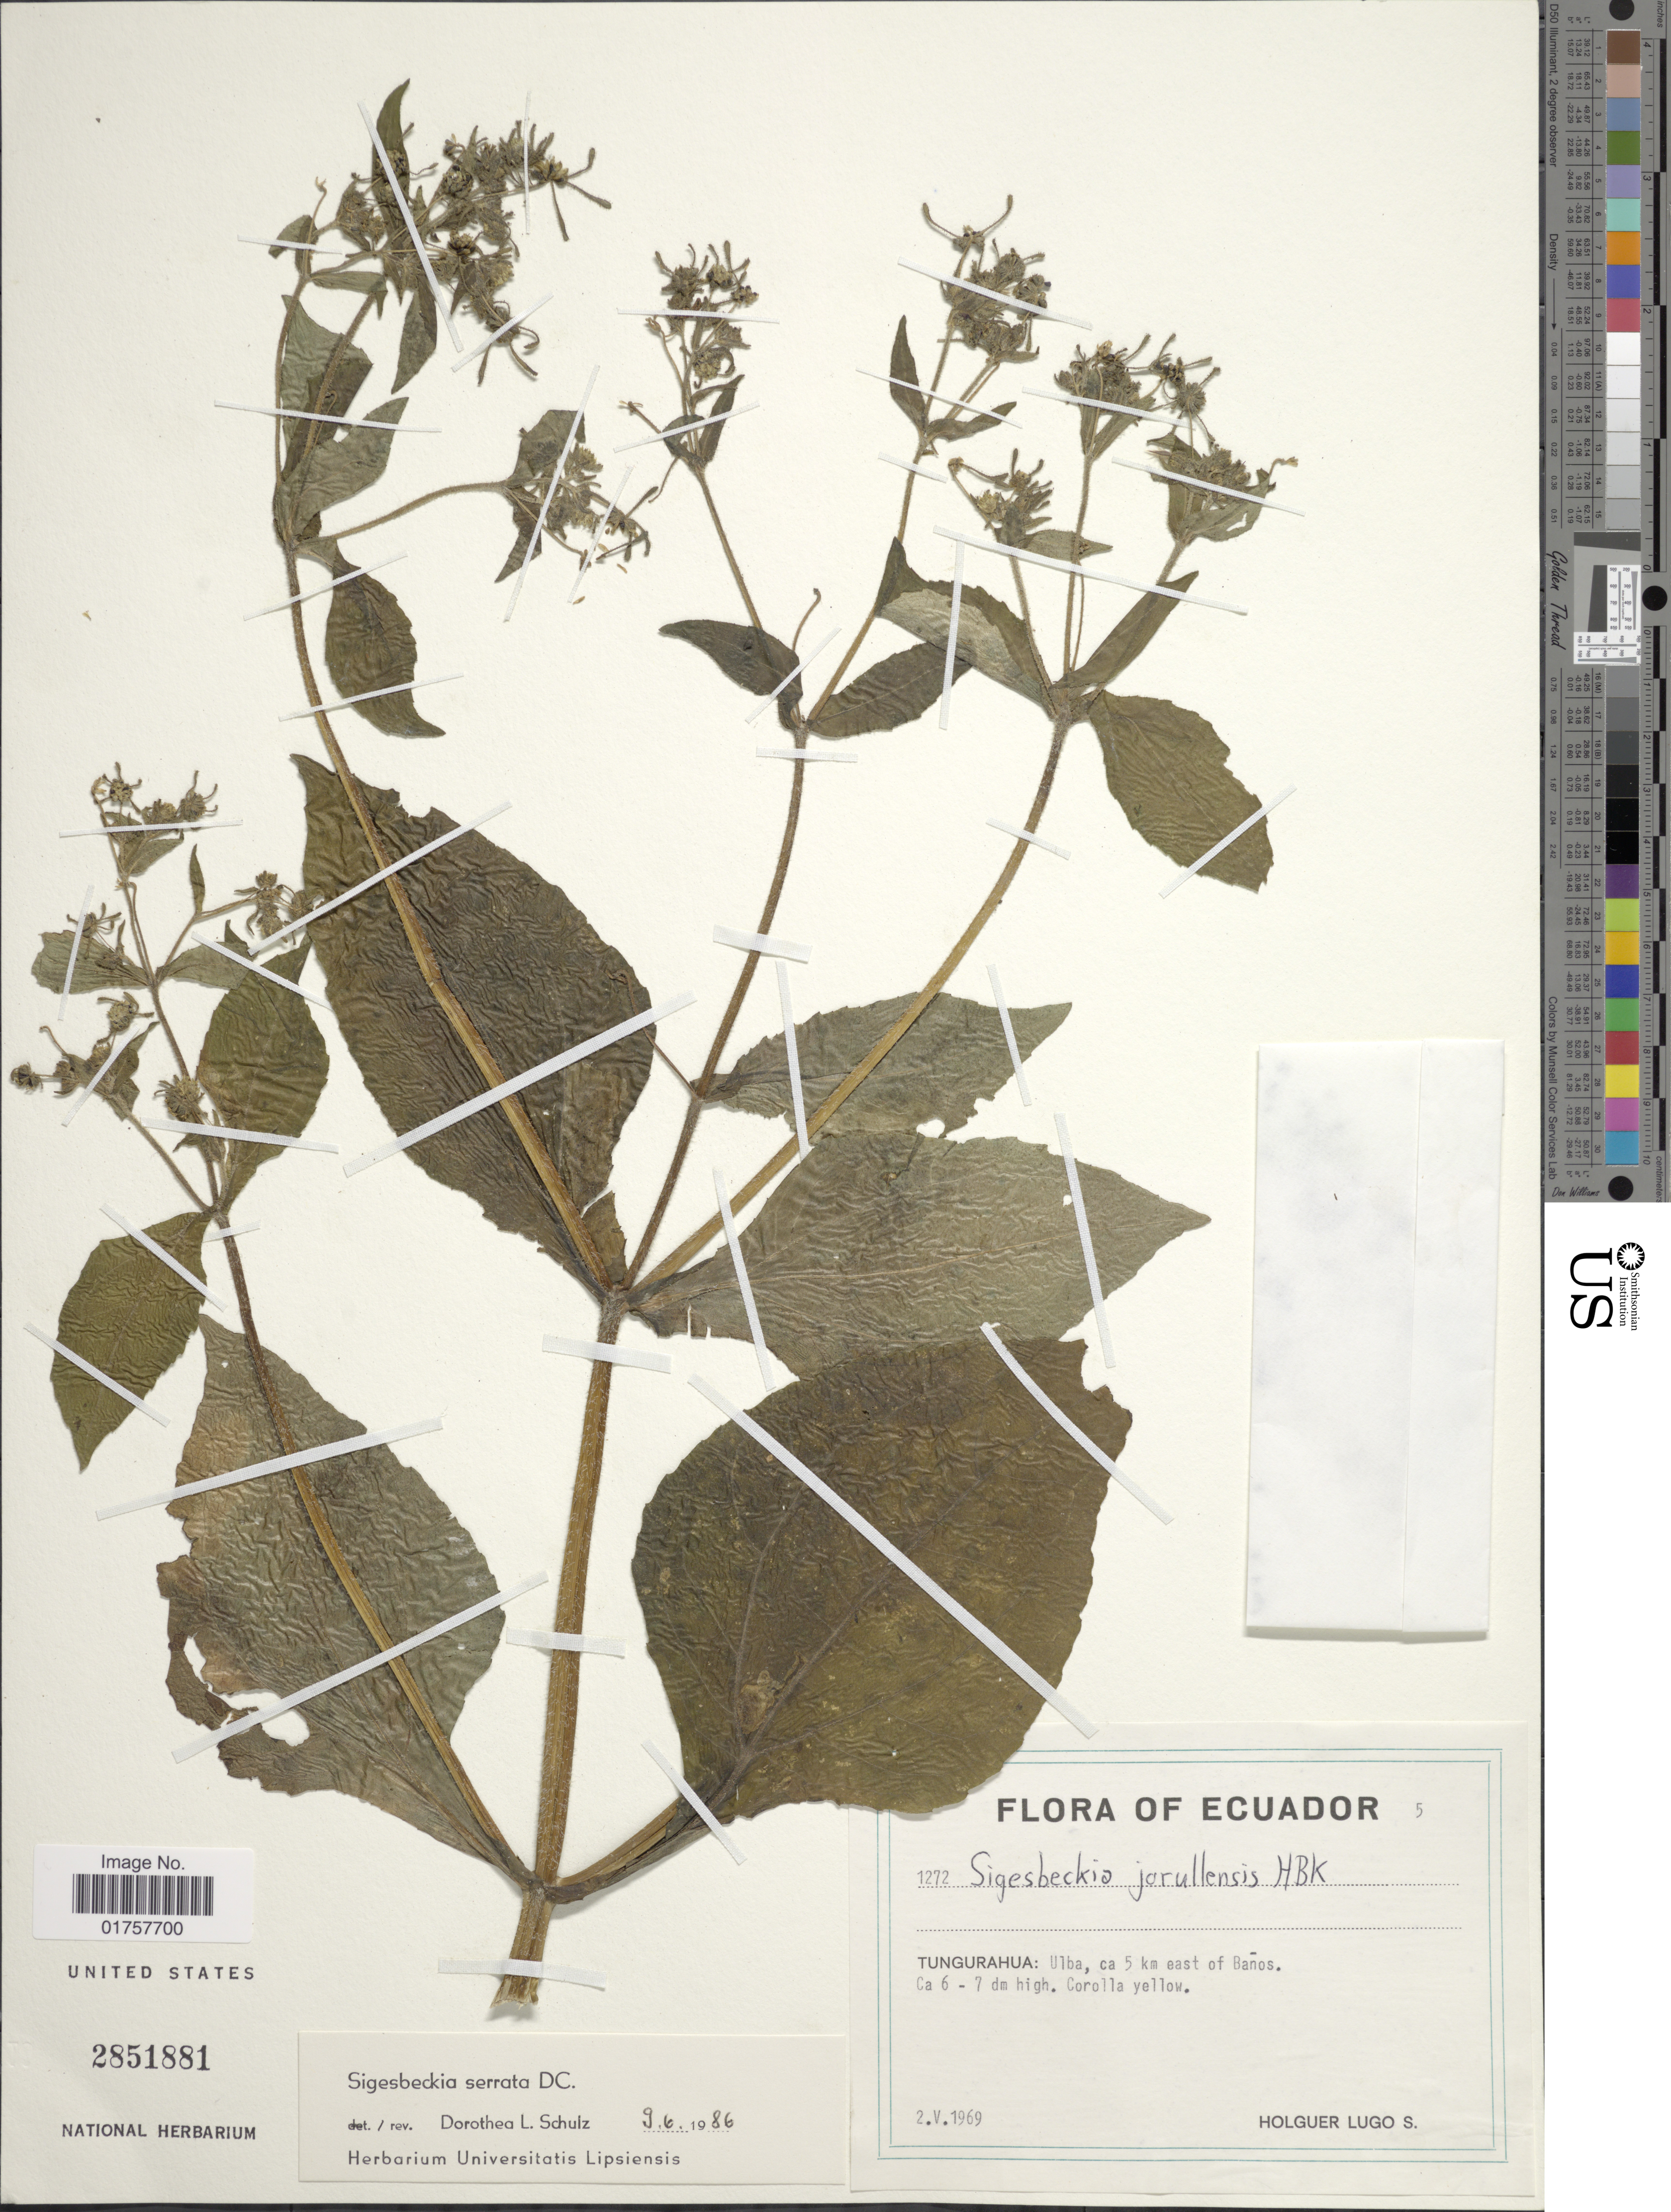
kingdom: Plantae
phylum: Tracheophyta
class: Magnoliopsida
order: Asterales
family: Asteraceae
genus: Sigesbeckia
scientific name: Sigesbeckia serrata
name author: DC.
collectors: H. Lugo S.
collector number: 1272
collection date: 1969-05-02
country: Ecuador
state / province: Tungurahua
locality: Ulba, ca 5 km east of Baños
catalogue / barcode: US 2851881